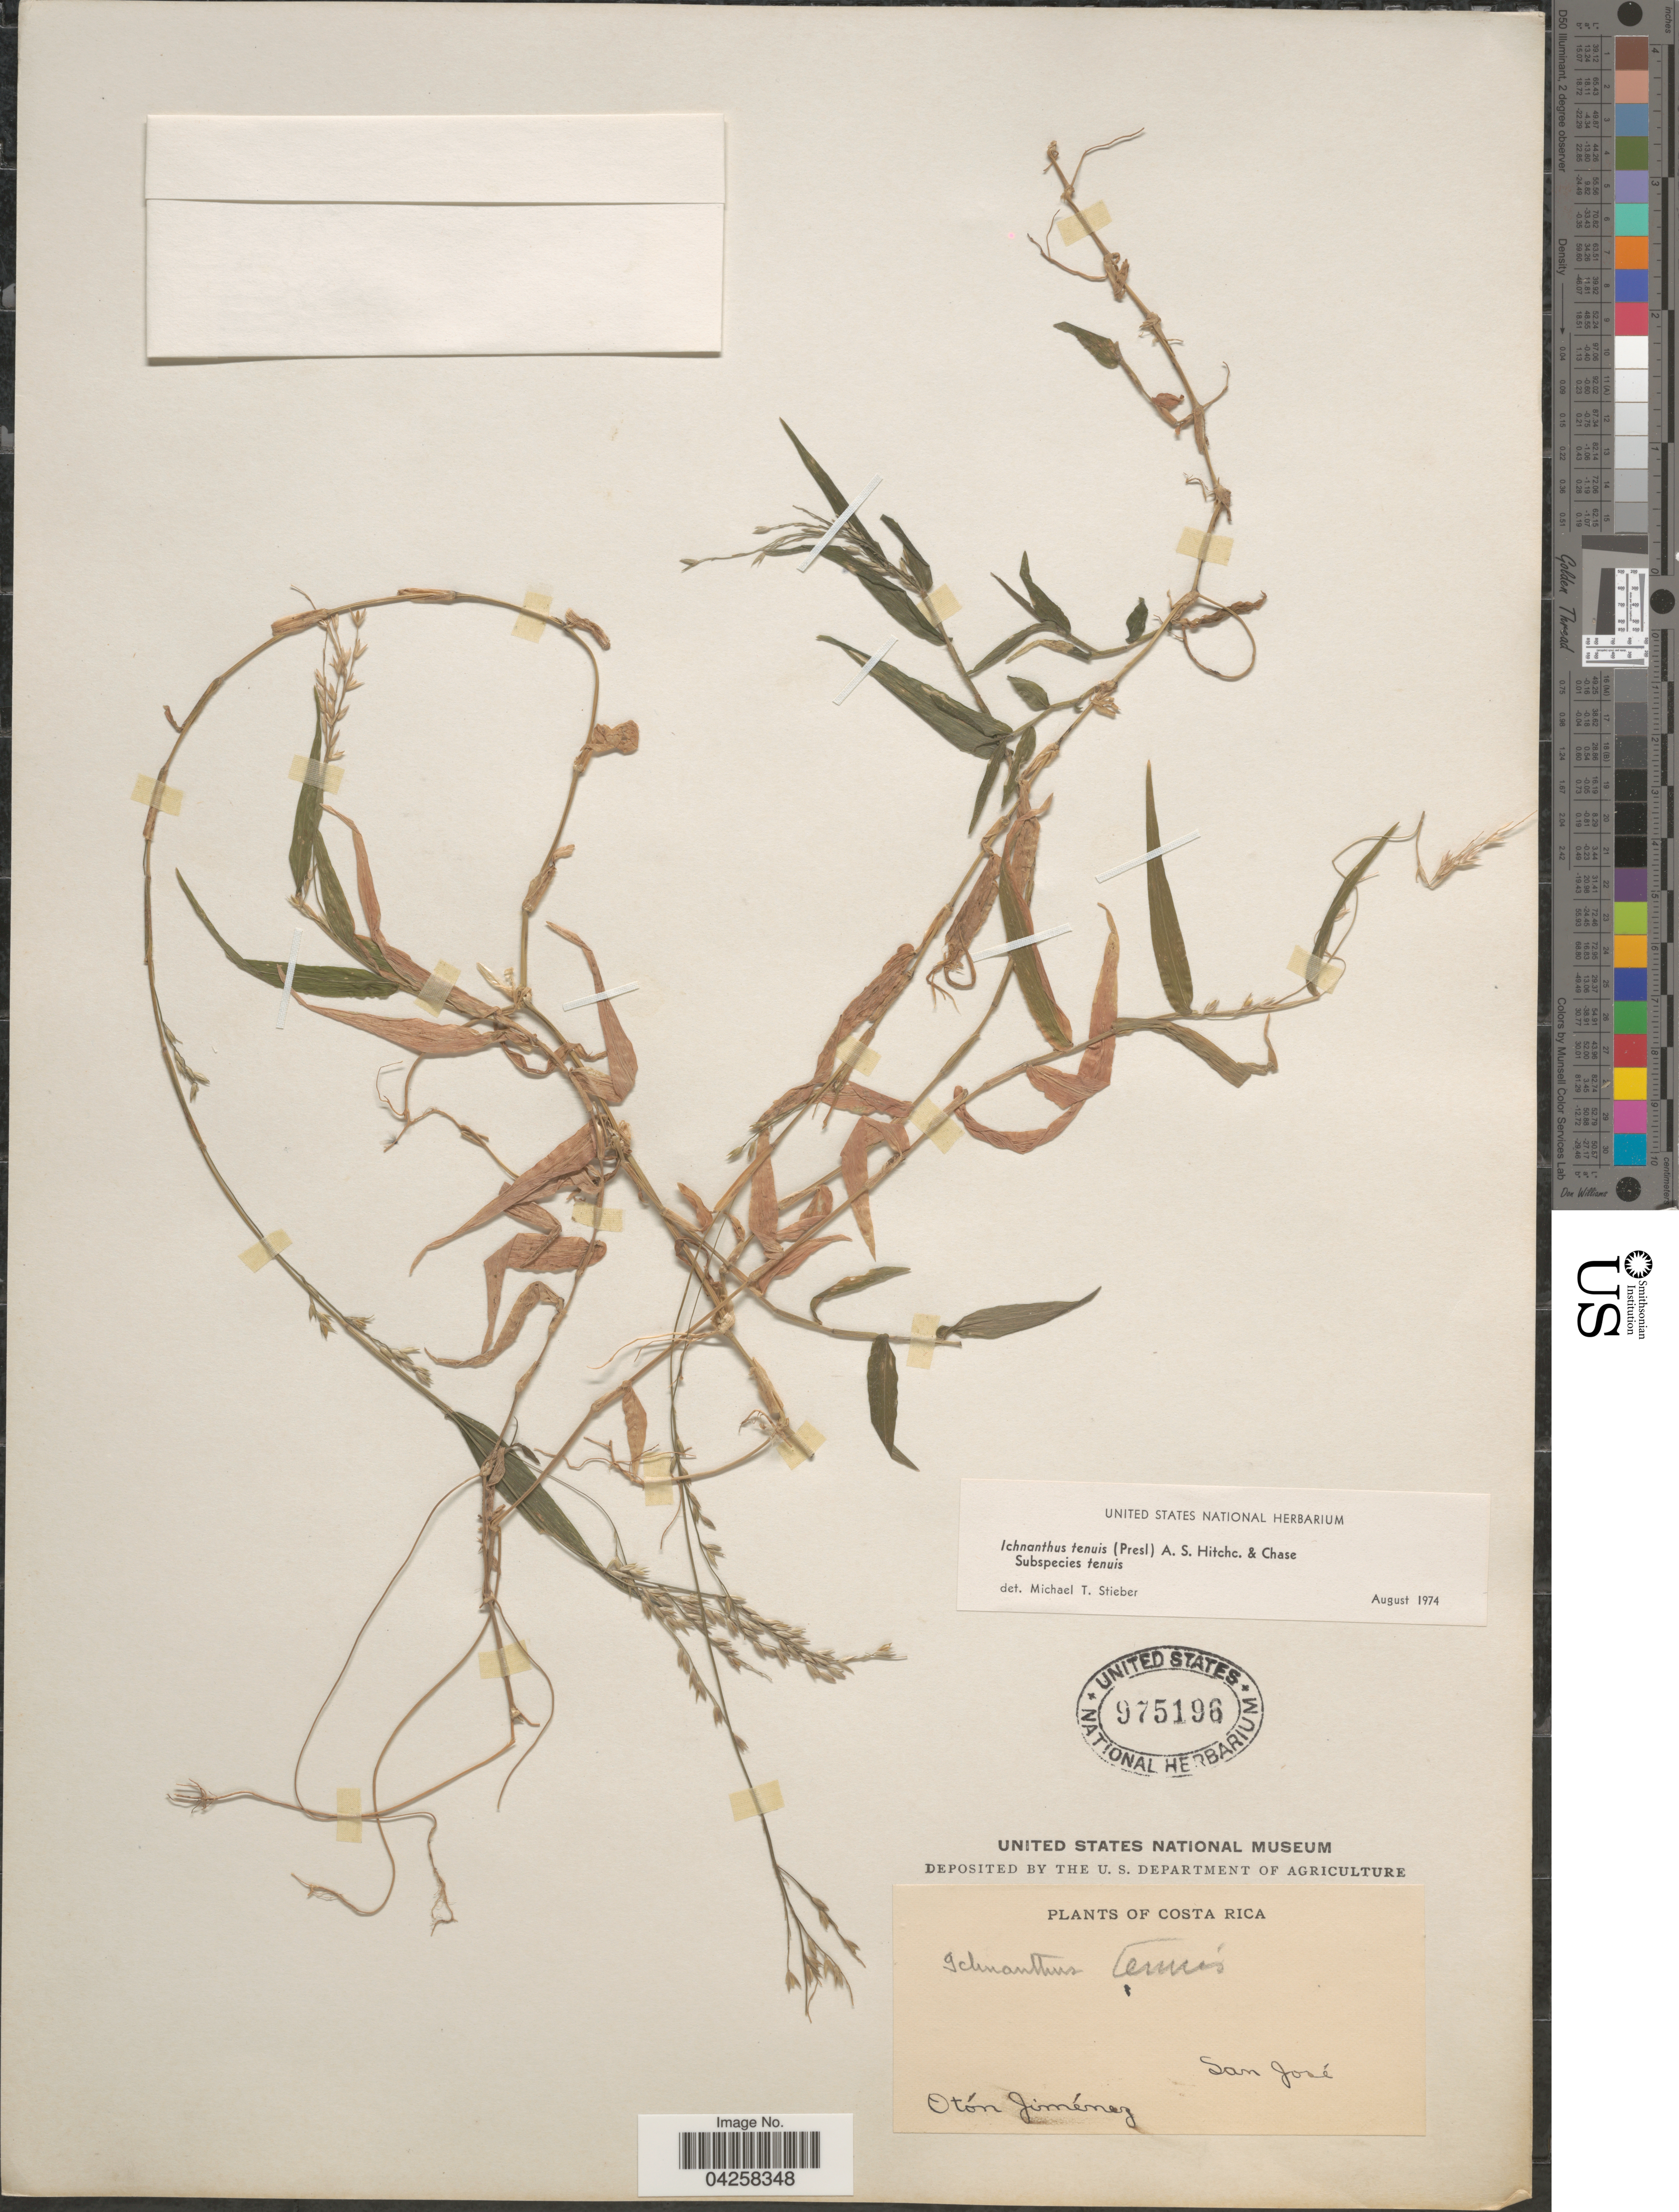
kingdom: Plantae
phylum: Tracheophyta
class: Liliopsida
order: Poales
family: Poaceae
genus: Ichnanthus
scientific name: Ichnanthus tenuis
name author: (J. Presl) Hitchc. & Chase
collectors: O. Jimenez L.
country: Costa Rica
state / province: San José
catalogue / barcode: US 975196